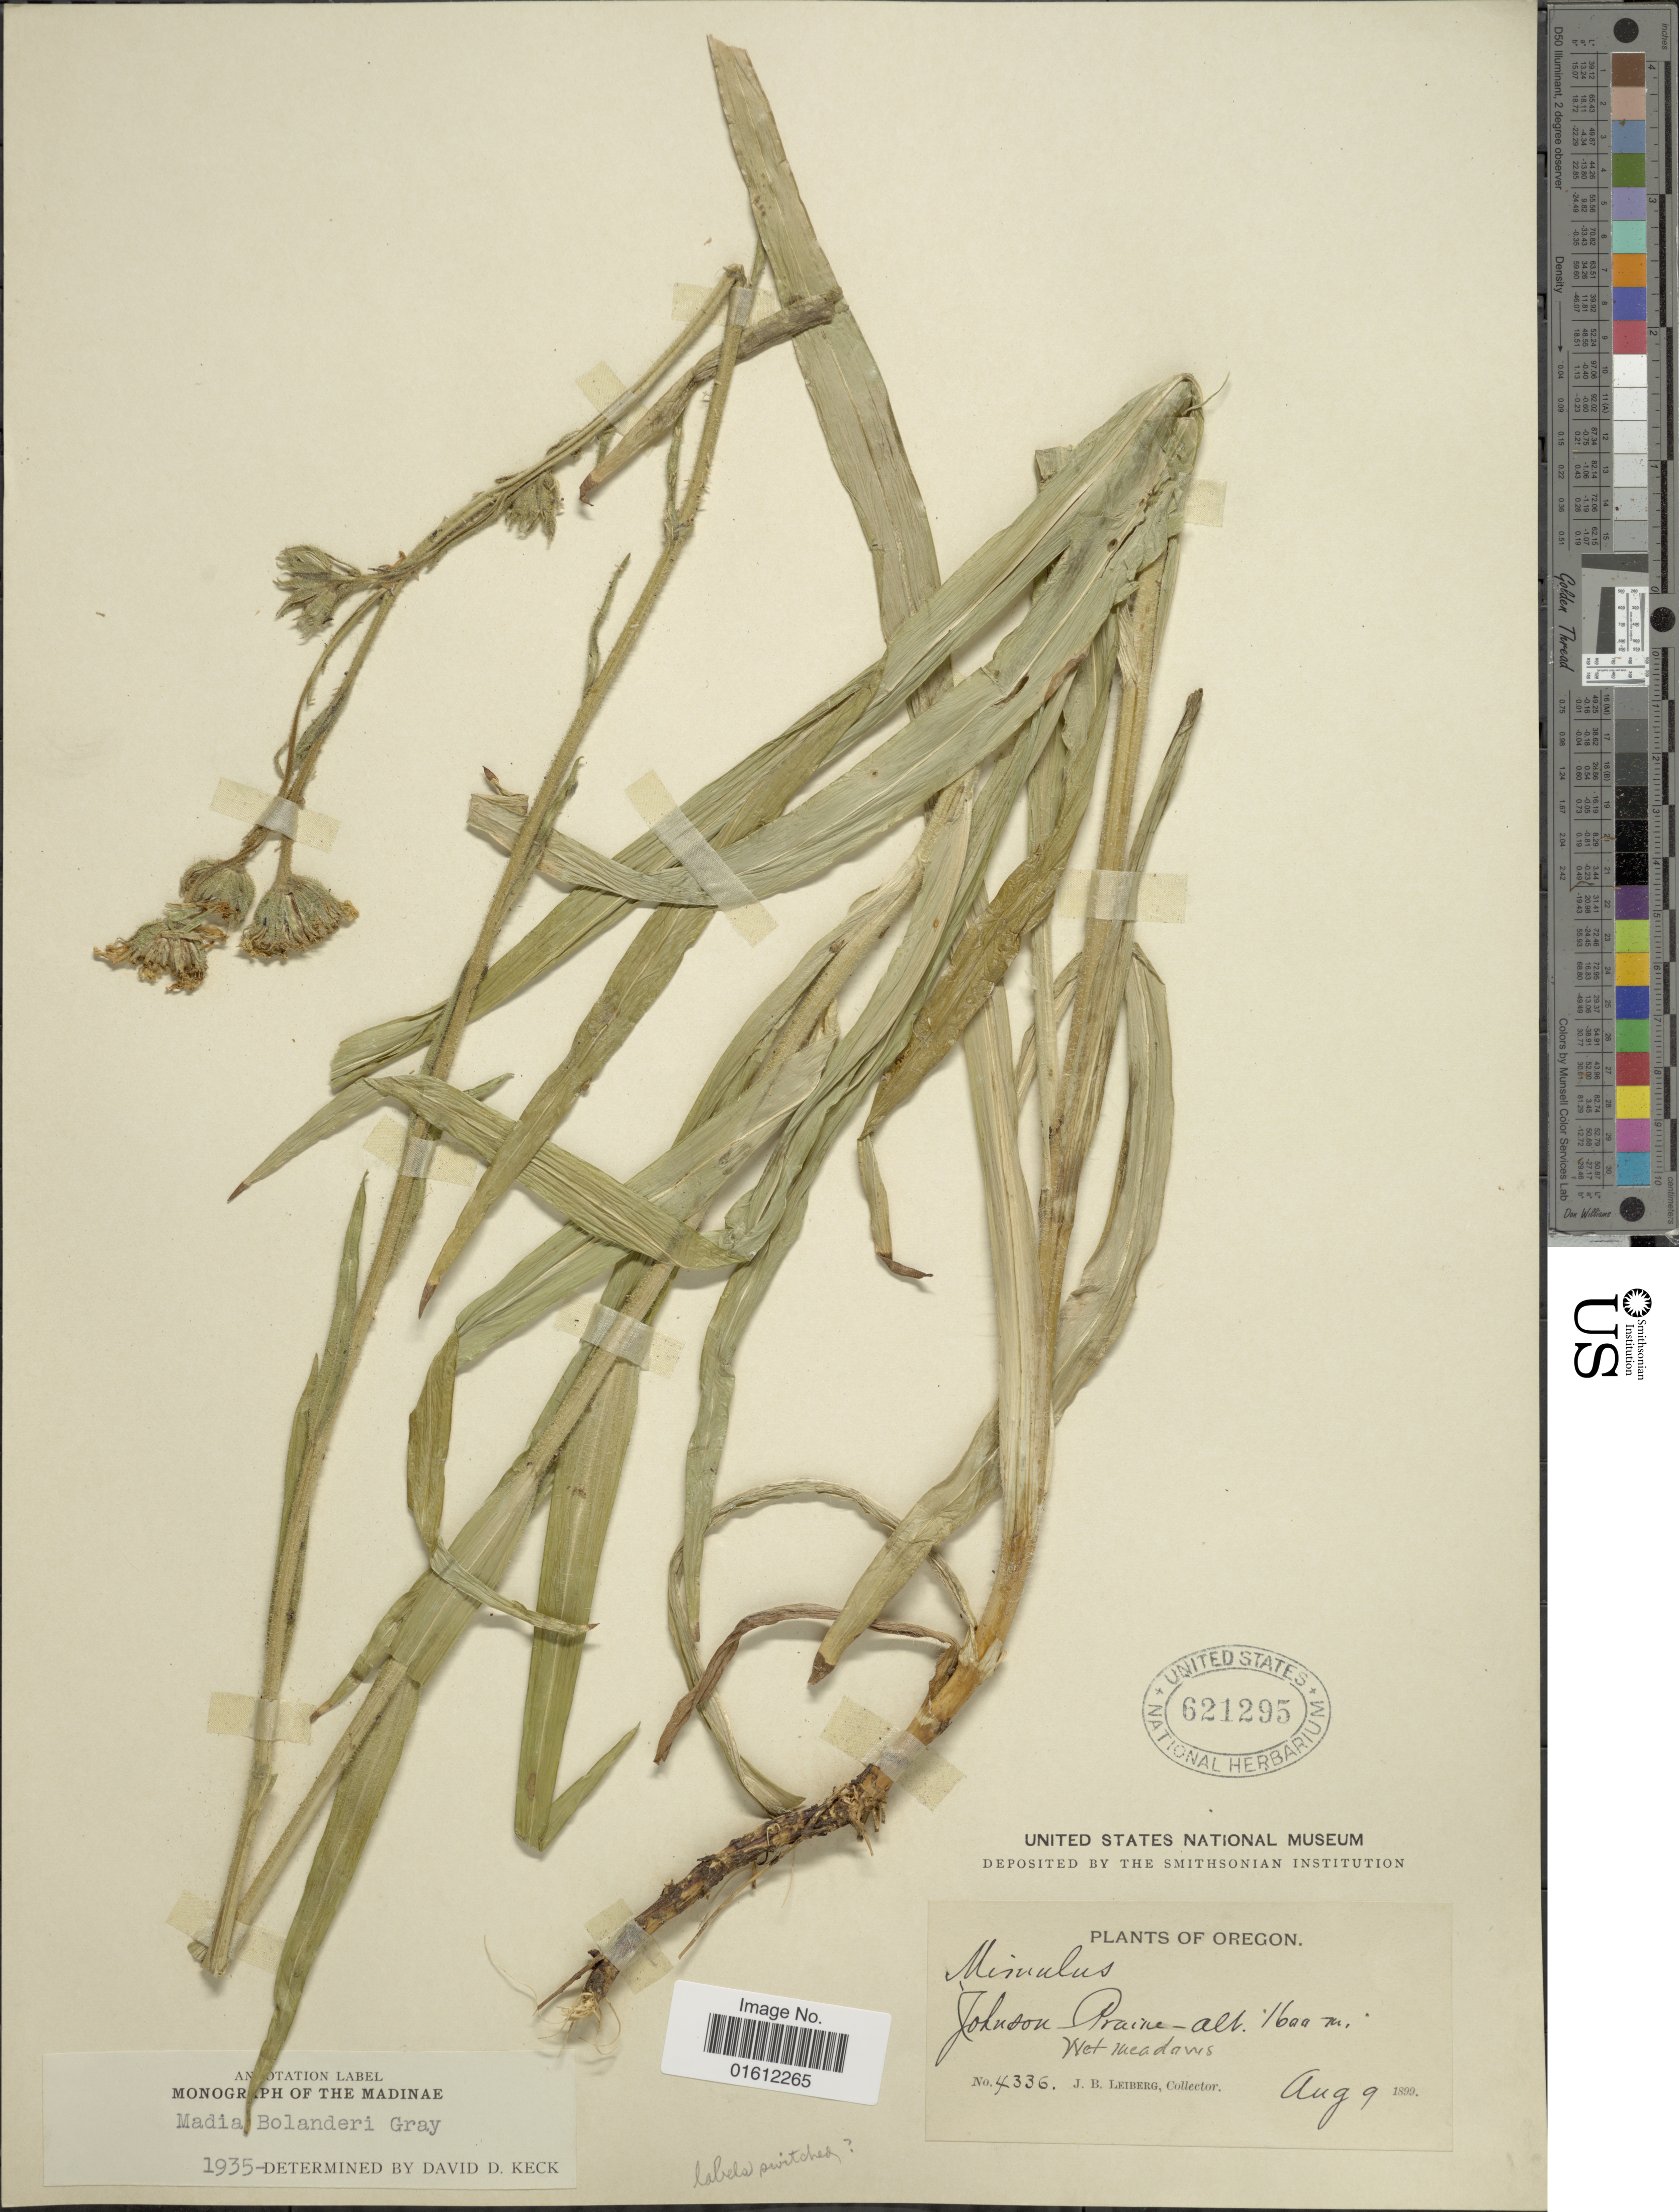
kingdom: Plantae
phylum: Tracheophyta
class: Magnoliopsida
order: Asterales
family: Asteraceae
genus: Madia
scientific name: Madia bolanderi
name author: A. Gray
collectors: J. B. Leiberg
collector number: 4336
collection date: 1899-08-09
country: United States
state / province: Oregon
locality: Jackson Praine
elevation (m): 1600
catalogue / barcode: US 621295